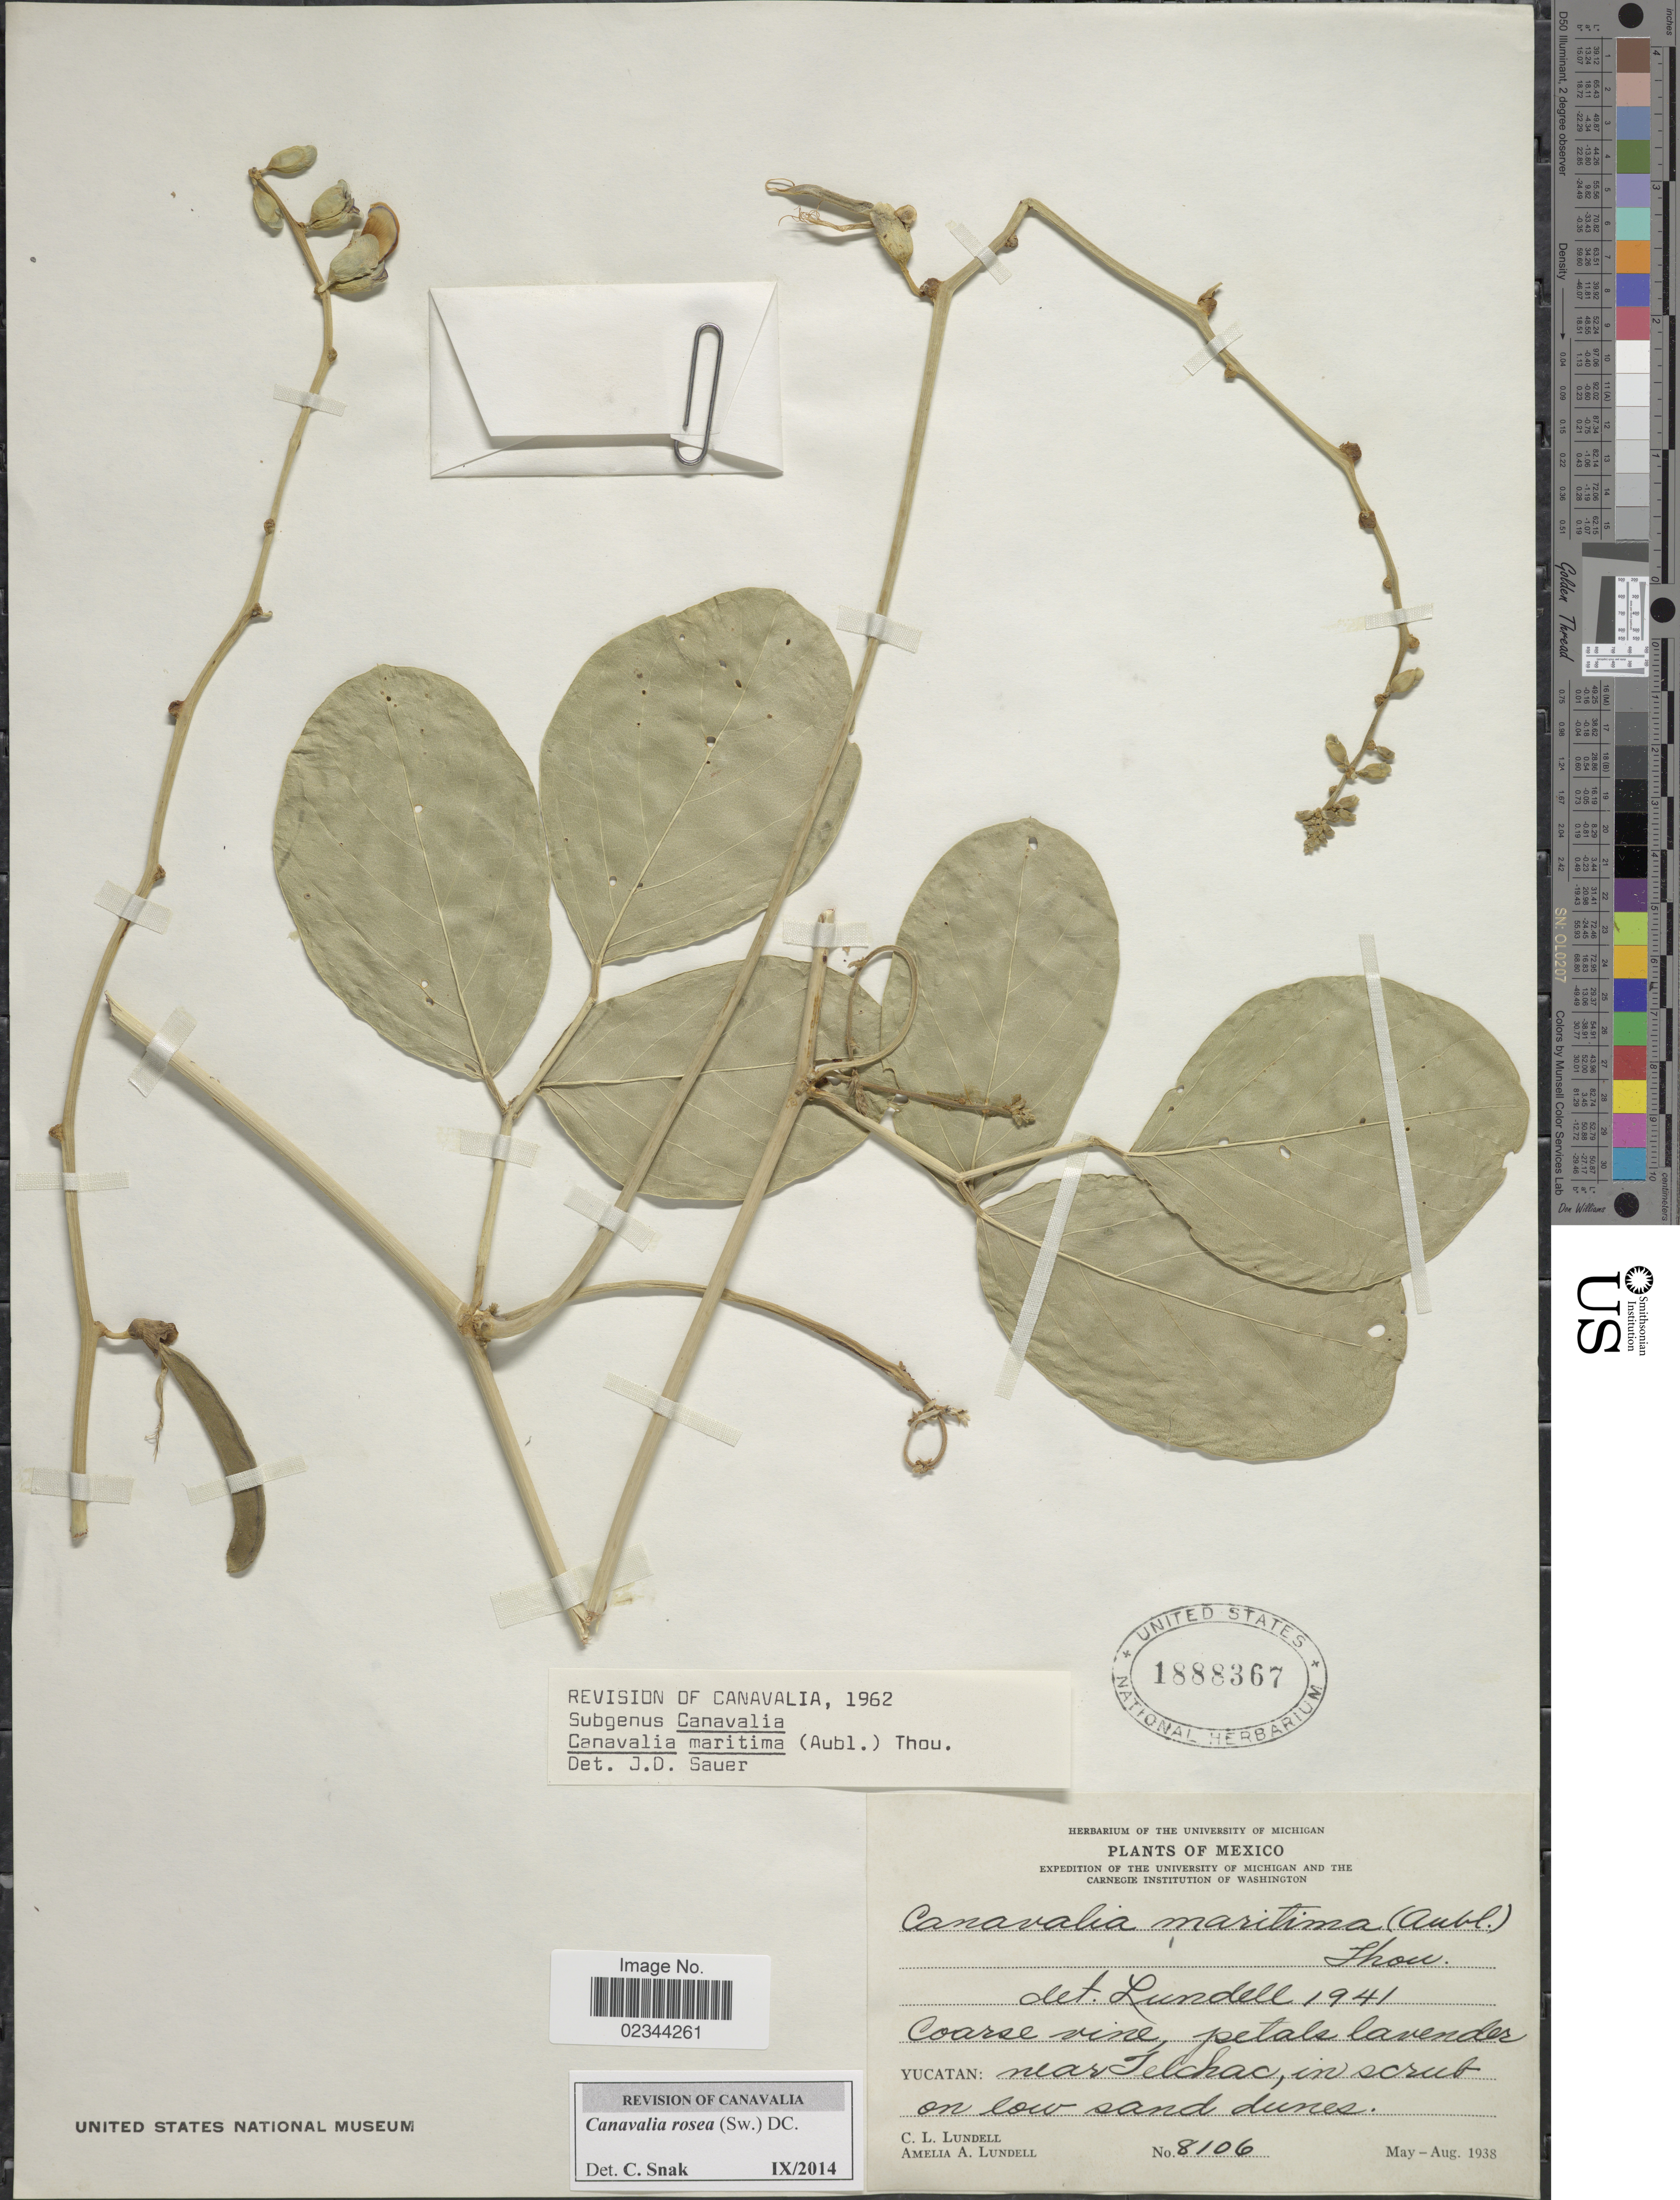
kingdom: Plantae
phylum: Tracheophyta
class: Magnoliopsida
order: Fabales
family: Fabaceae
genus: Canavalia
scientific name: Canavalia rosea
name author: (Sw.) DC.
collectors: C. L. Lundell & A. A. Lundell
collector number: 7106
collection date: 1938-05/1938-08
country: Mexico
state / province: Yucatán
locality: Near Telchac, in scrub on low sand dunes.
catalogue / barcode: US 1888367